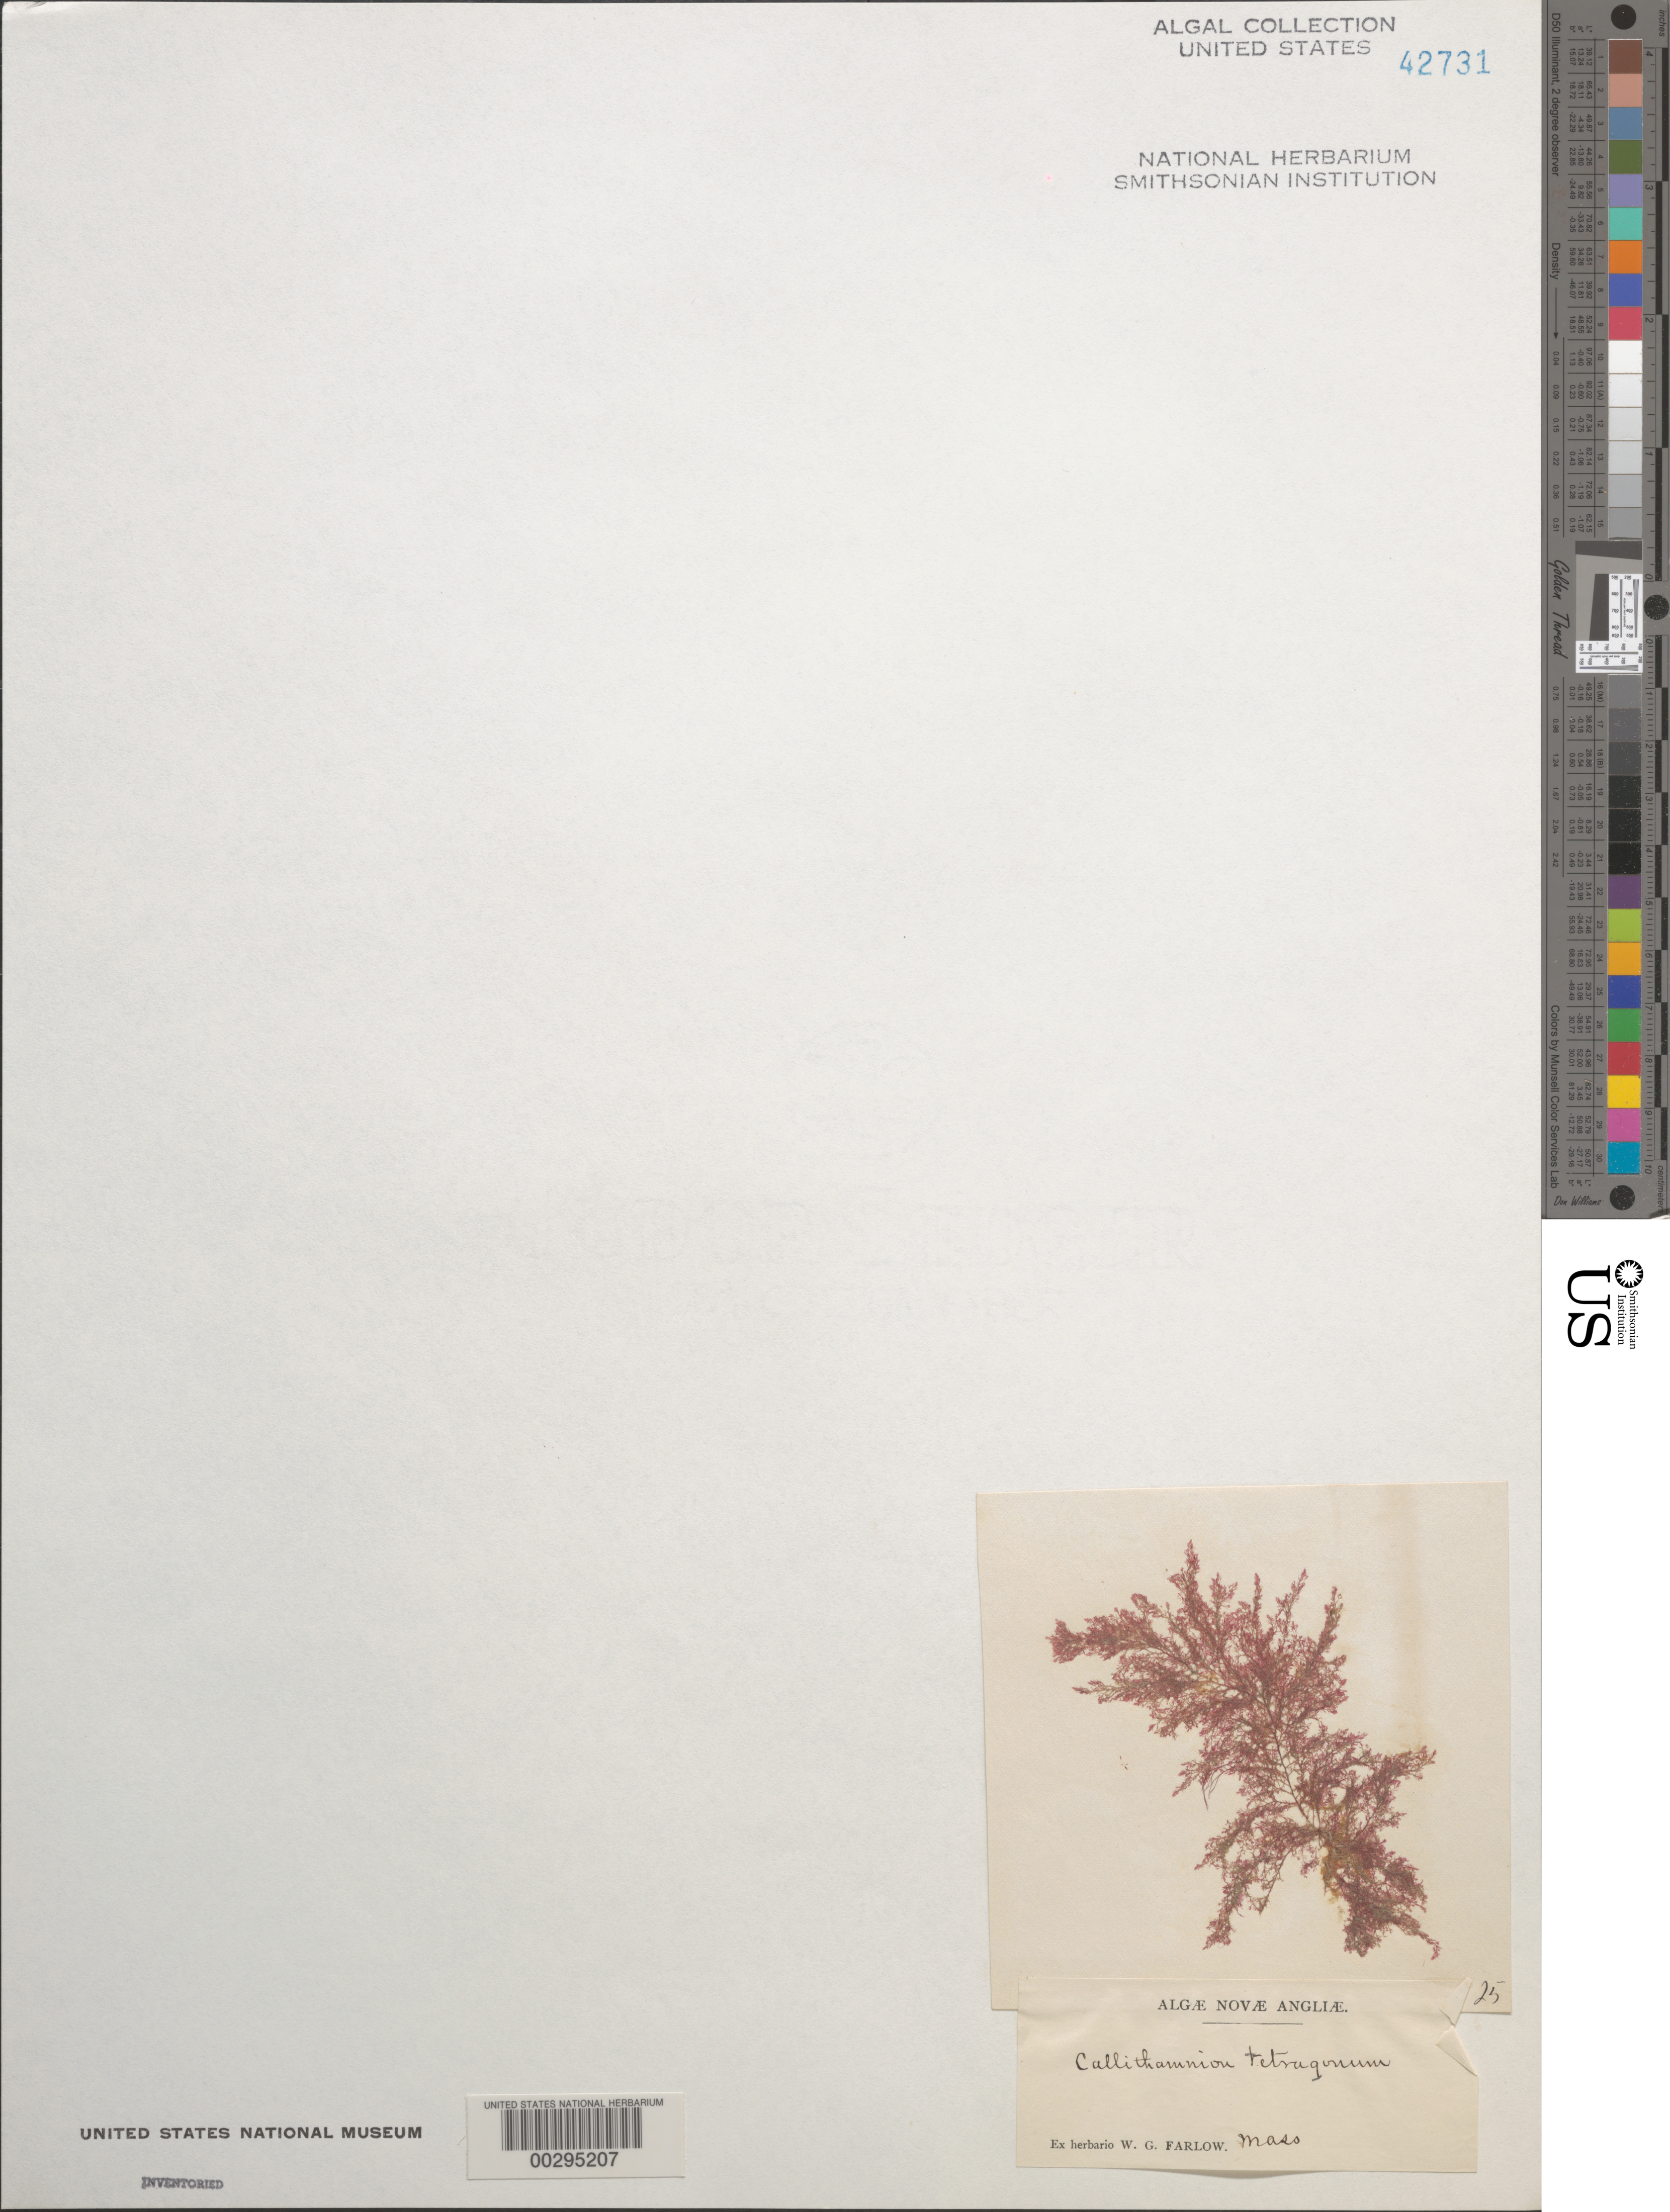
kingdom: Plantae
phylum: Rhodophyta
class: Florideophyceae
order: Ceramiales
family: Callithamniaceae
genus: Callithamnion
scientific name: Callithamnion tetragonum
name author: (With.) S.F. Gray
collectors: W. Farlow (Herbarium)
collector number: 25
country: United States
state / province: Massachusetts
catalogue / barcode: US 42731